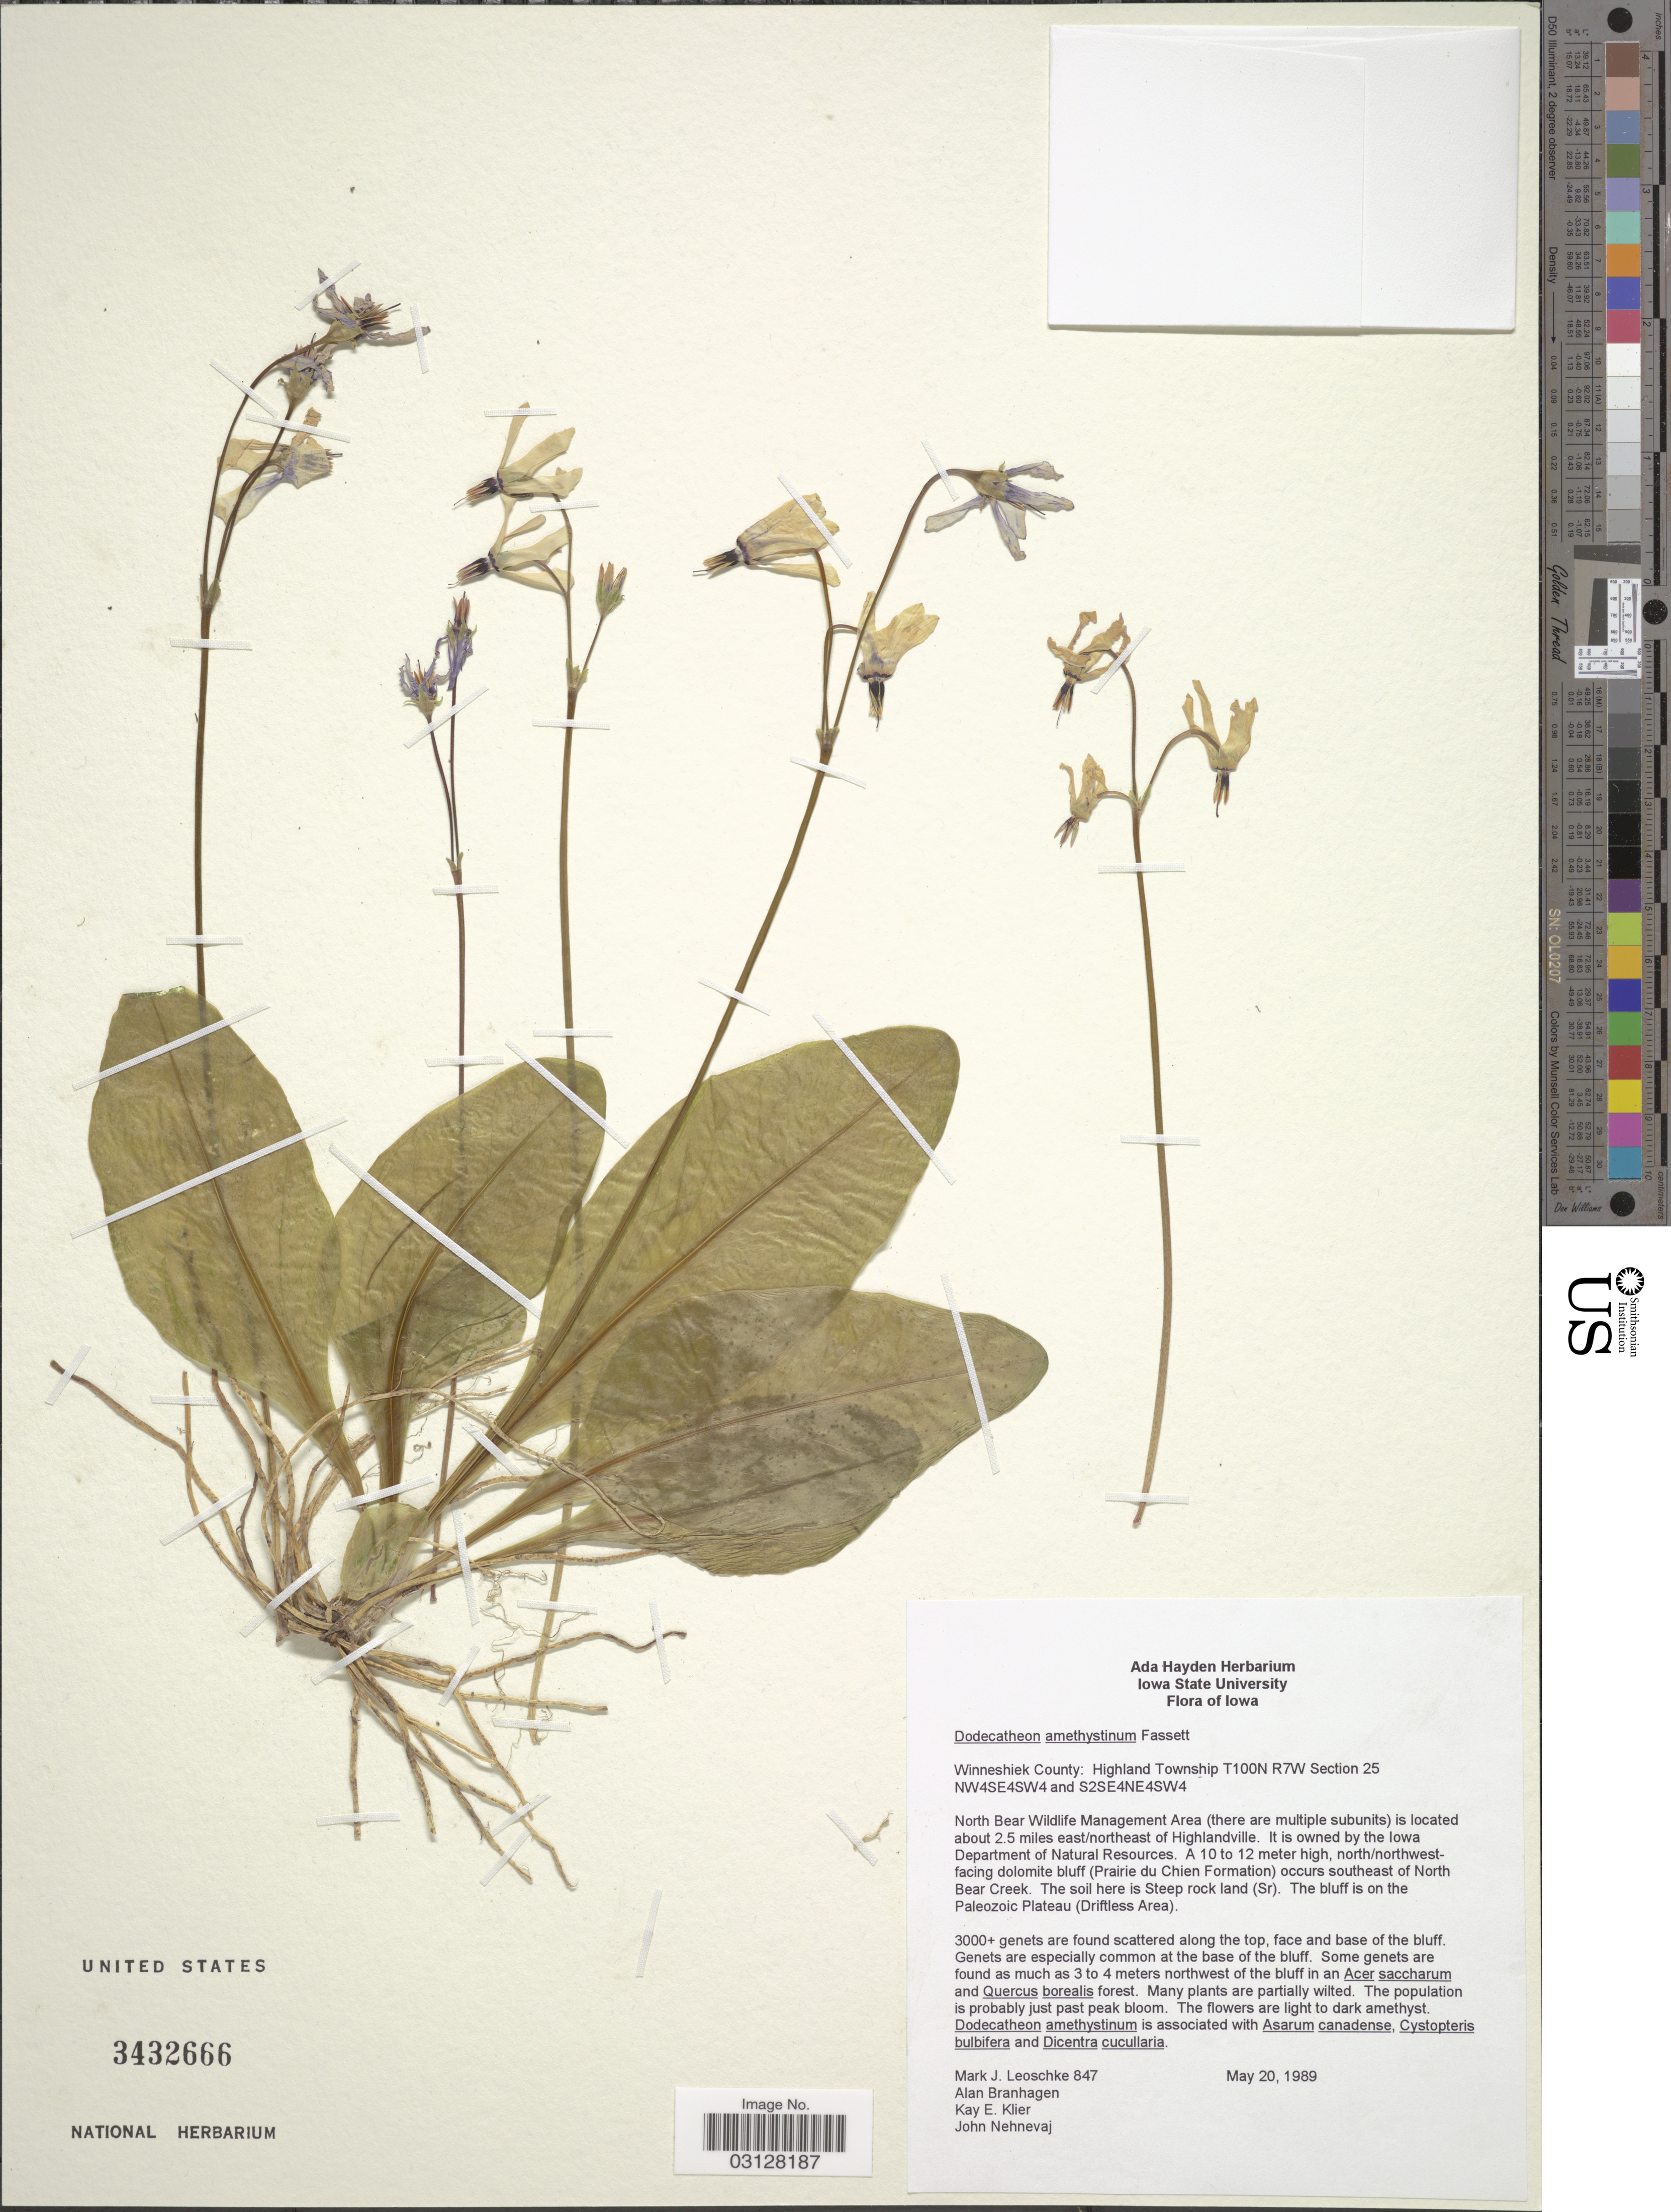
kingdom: Plantae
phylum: Tracheophyta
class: Magnoliopsida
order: Ericales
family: Primulaceae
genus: Dodecatheon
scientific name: Dodecatheon amethystinum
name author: (Fassett) Fassett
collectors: M. J. Leoschke, A. Branhagen, K. Klier & J. Nehnevaj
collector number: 847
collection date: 1989-05-20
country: United States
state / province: Iowa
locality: Winneshiek County: Highland Township T100N R7W Section 25 NW4SE4SW4 and S2SE4NE4SW4. North Bear Wildlife Management Area (there are multiple subunits) is located about 2.5 miles east/northeast of Highlandville. North/northwest facing dolomite bluff (Prairie du Chien Formation) occurs southeast of North Bear Creek. The bluff is on the Paleozoic Plateau. (Driftless Area).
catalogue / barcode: US 3432666